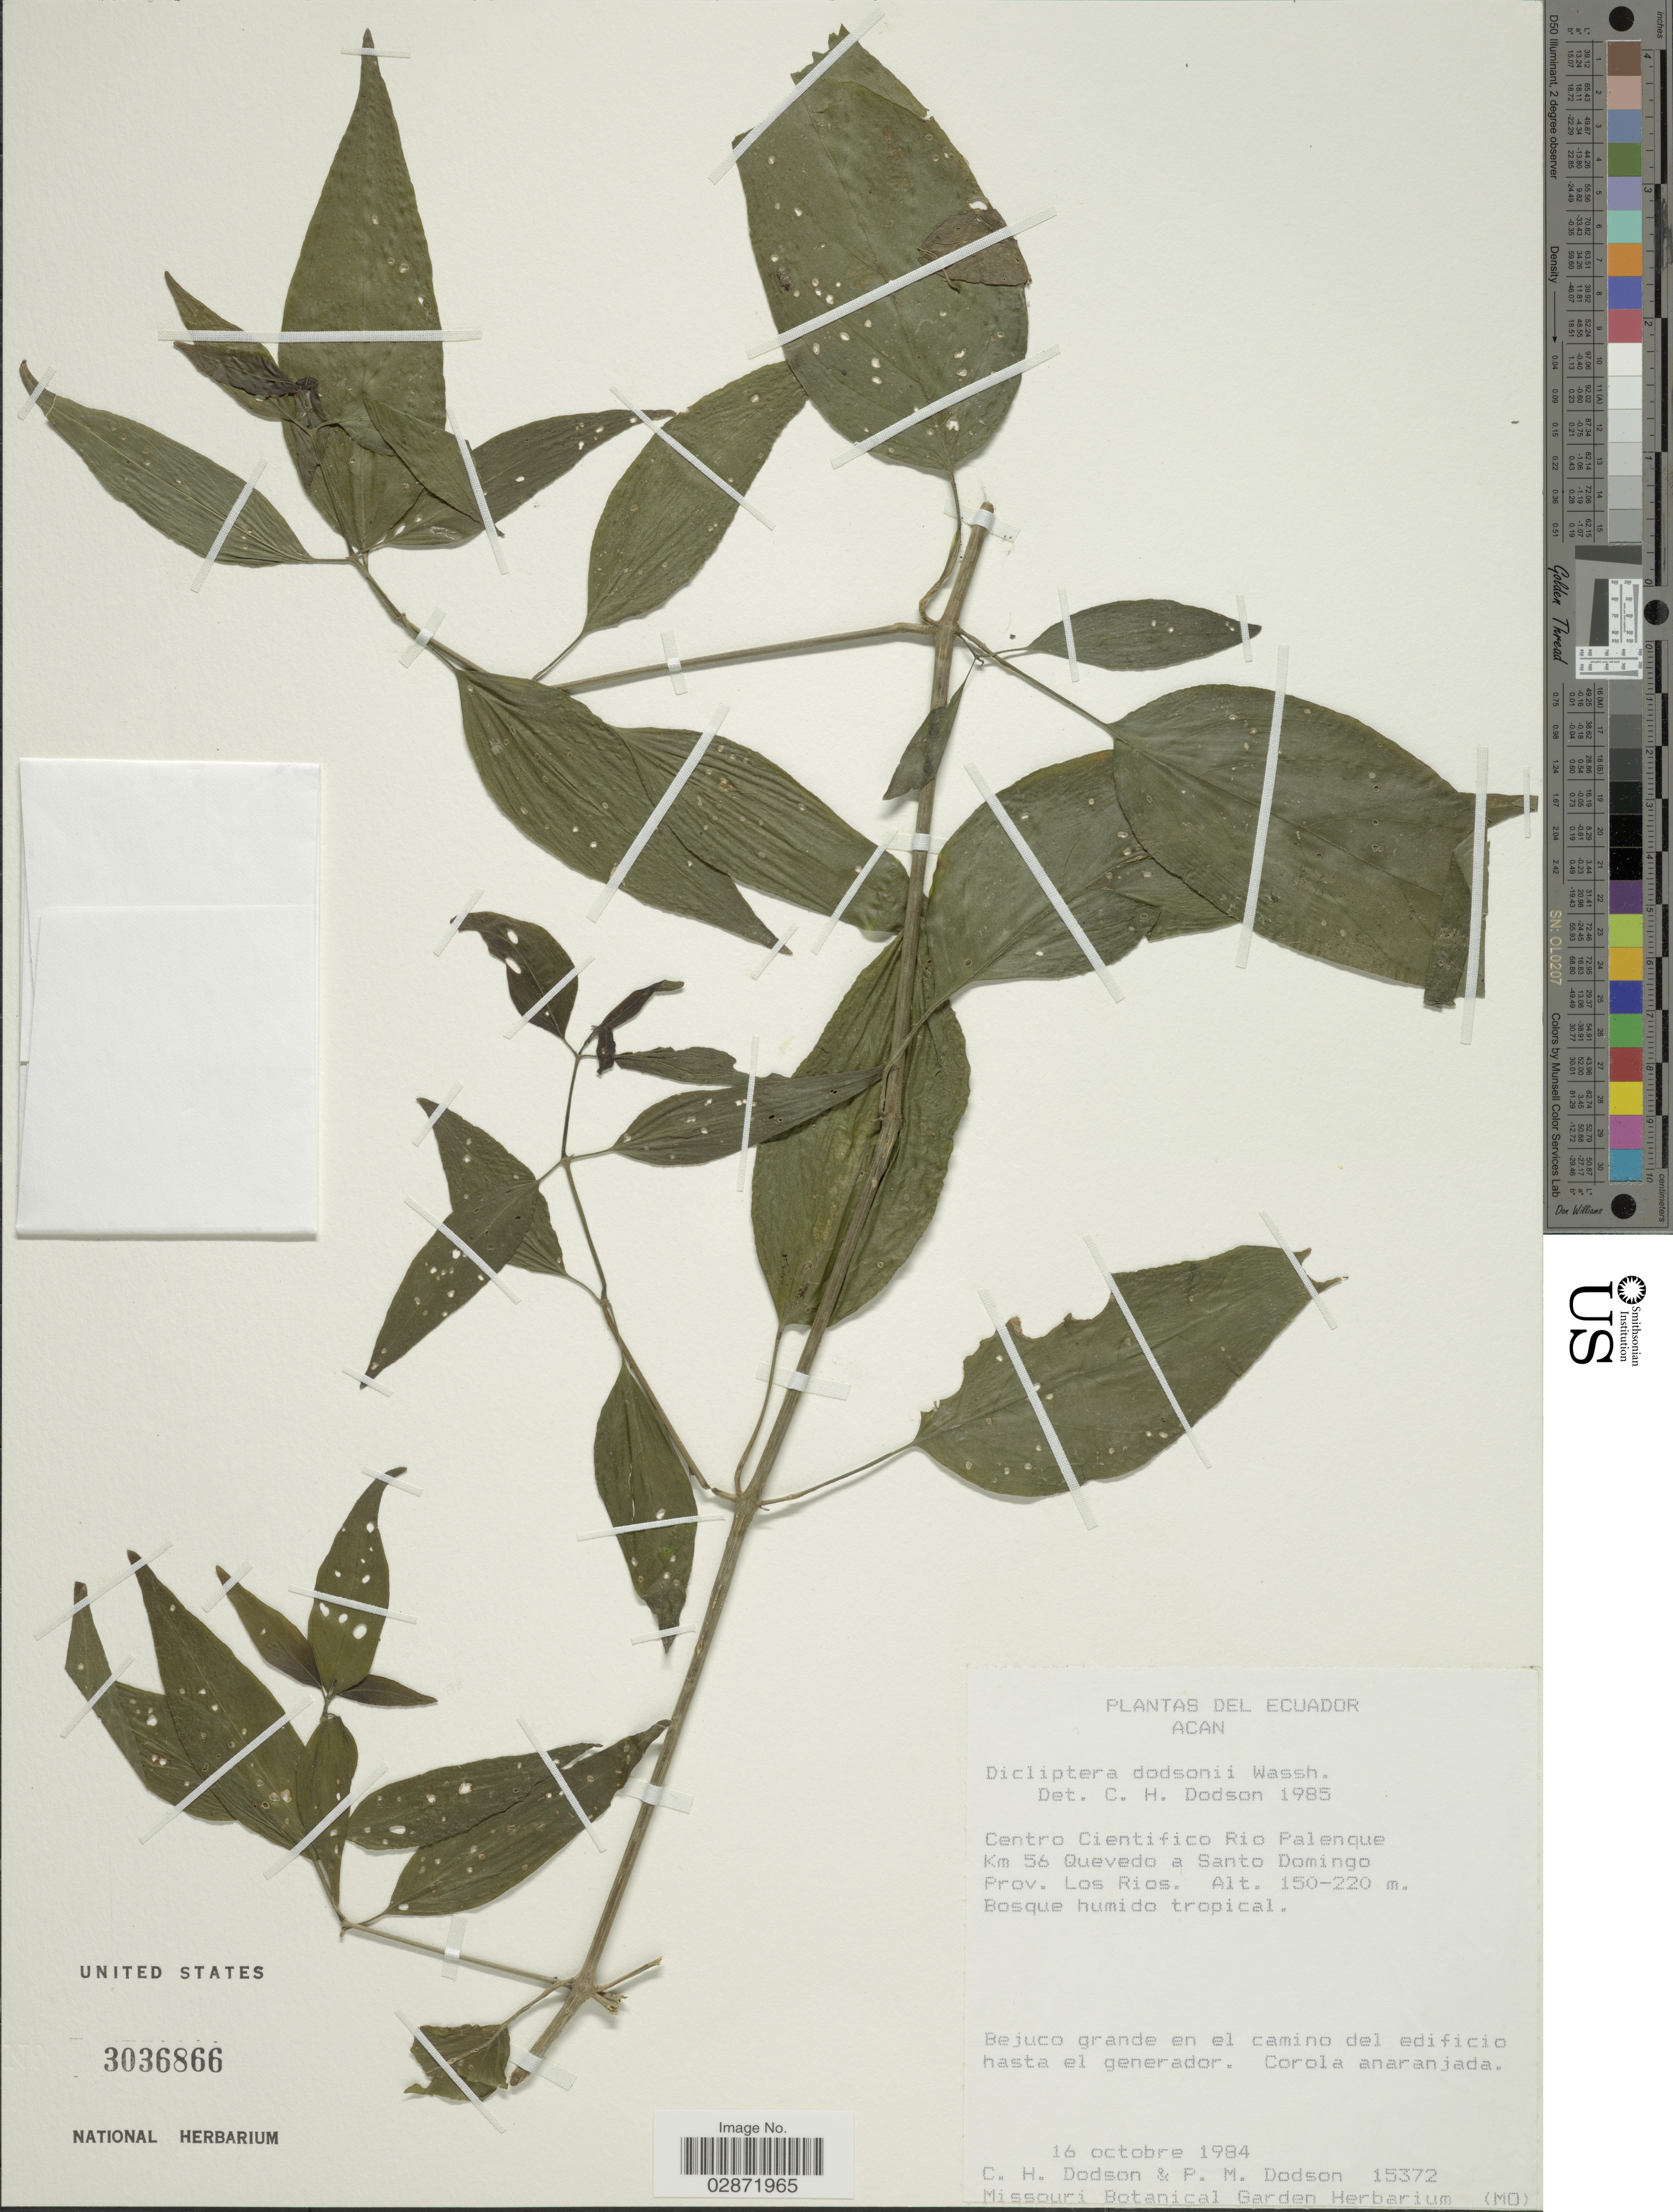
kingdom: Plantae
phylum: Tracheophyta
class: Magnoliopsida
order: Lamiales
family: Acanthaceae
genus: Dicliptera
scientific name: Dicliptera dodsonii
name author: Wassh.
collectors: C. H. Dodson & P. M. Dodson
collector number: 15372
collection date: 1984-10-16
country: Ecuador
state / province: Los Ríos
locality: Centro Cientifico Rio Palenque. Km 56 Quevedo a Santo Domingo. Prov. Los Rios.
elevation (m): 150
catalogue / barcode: US 3036866